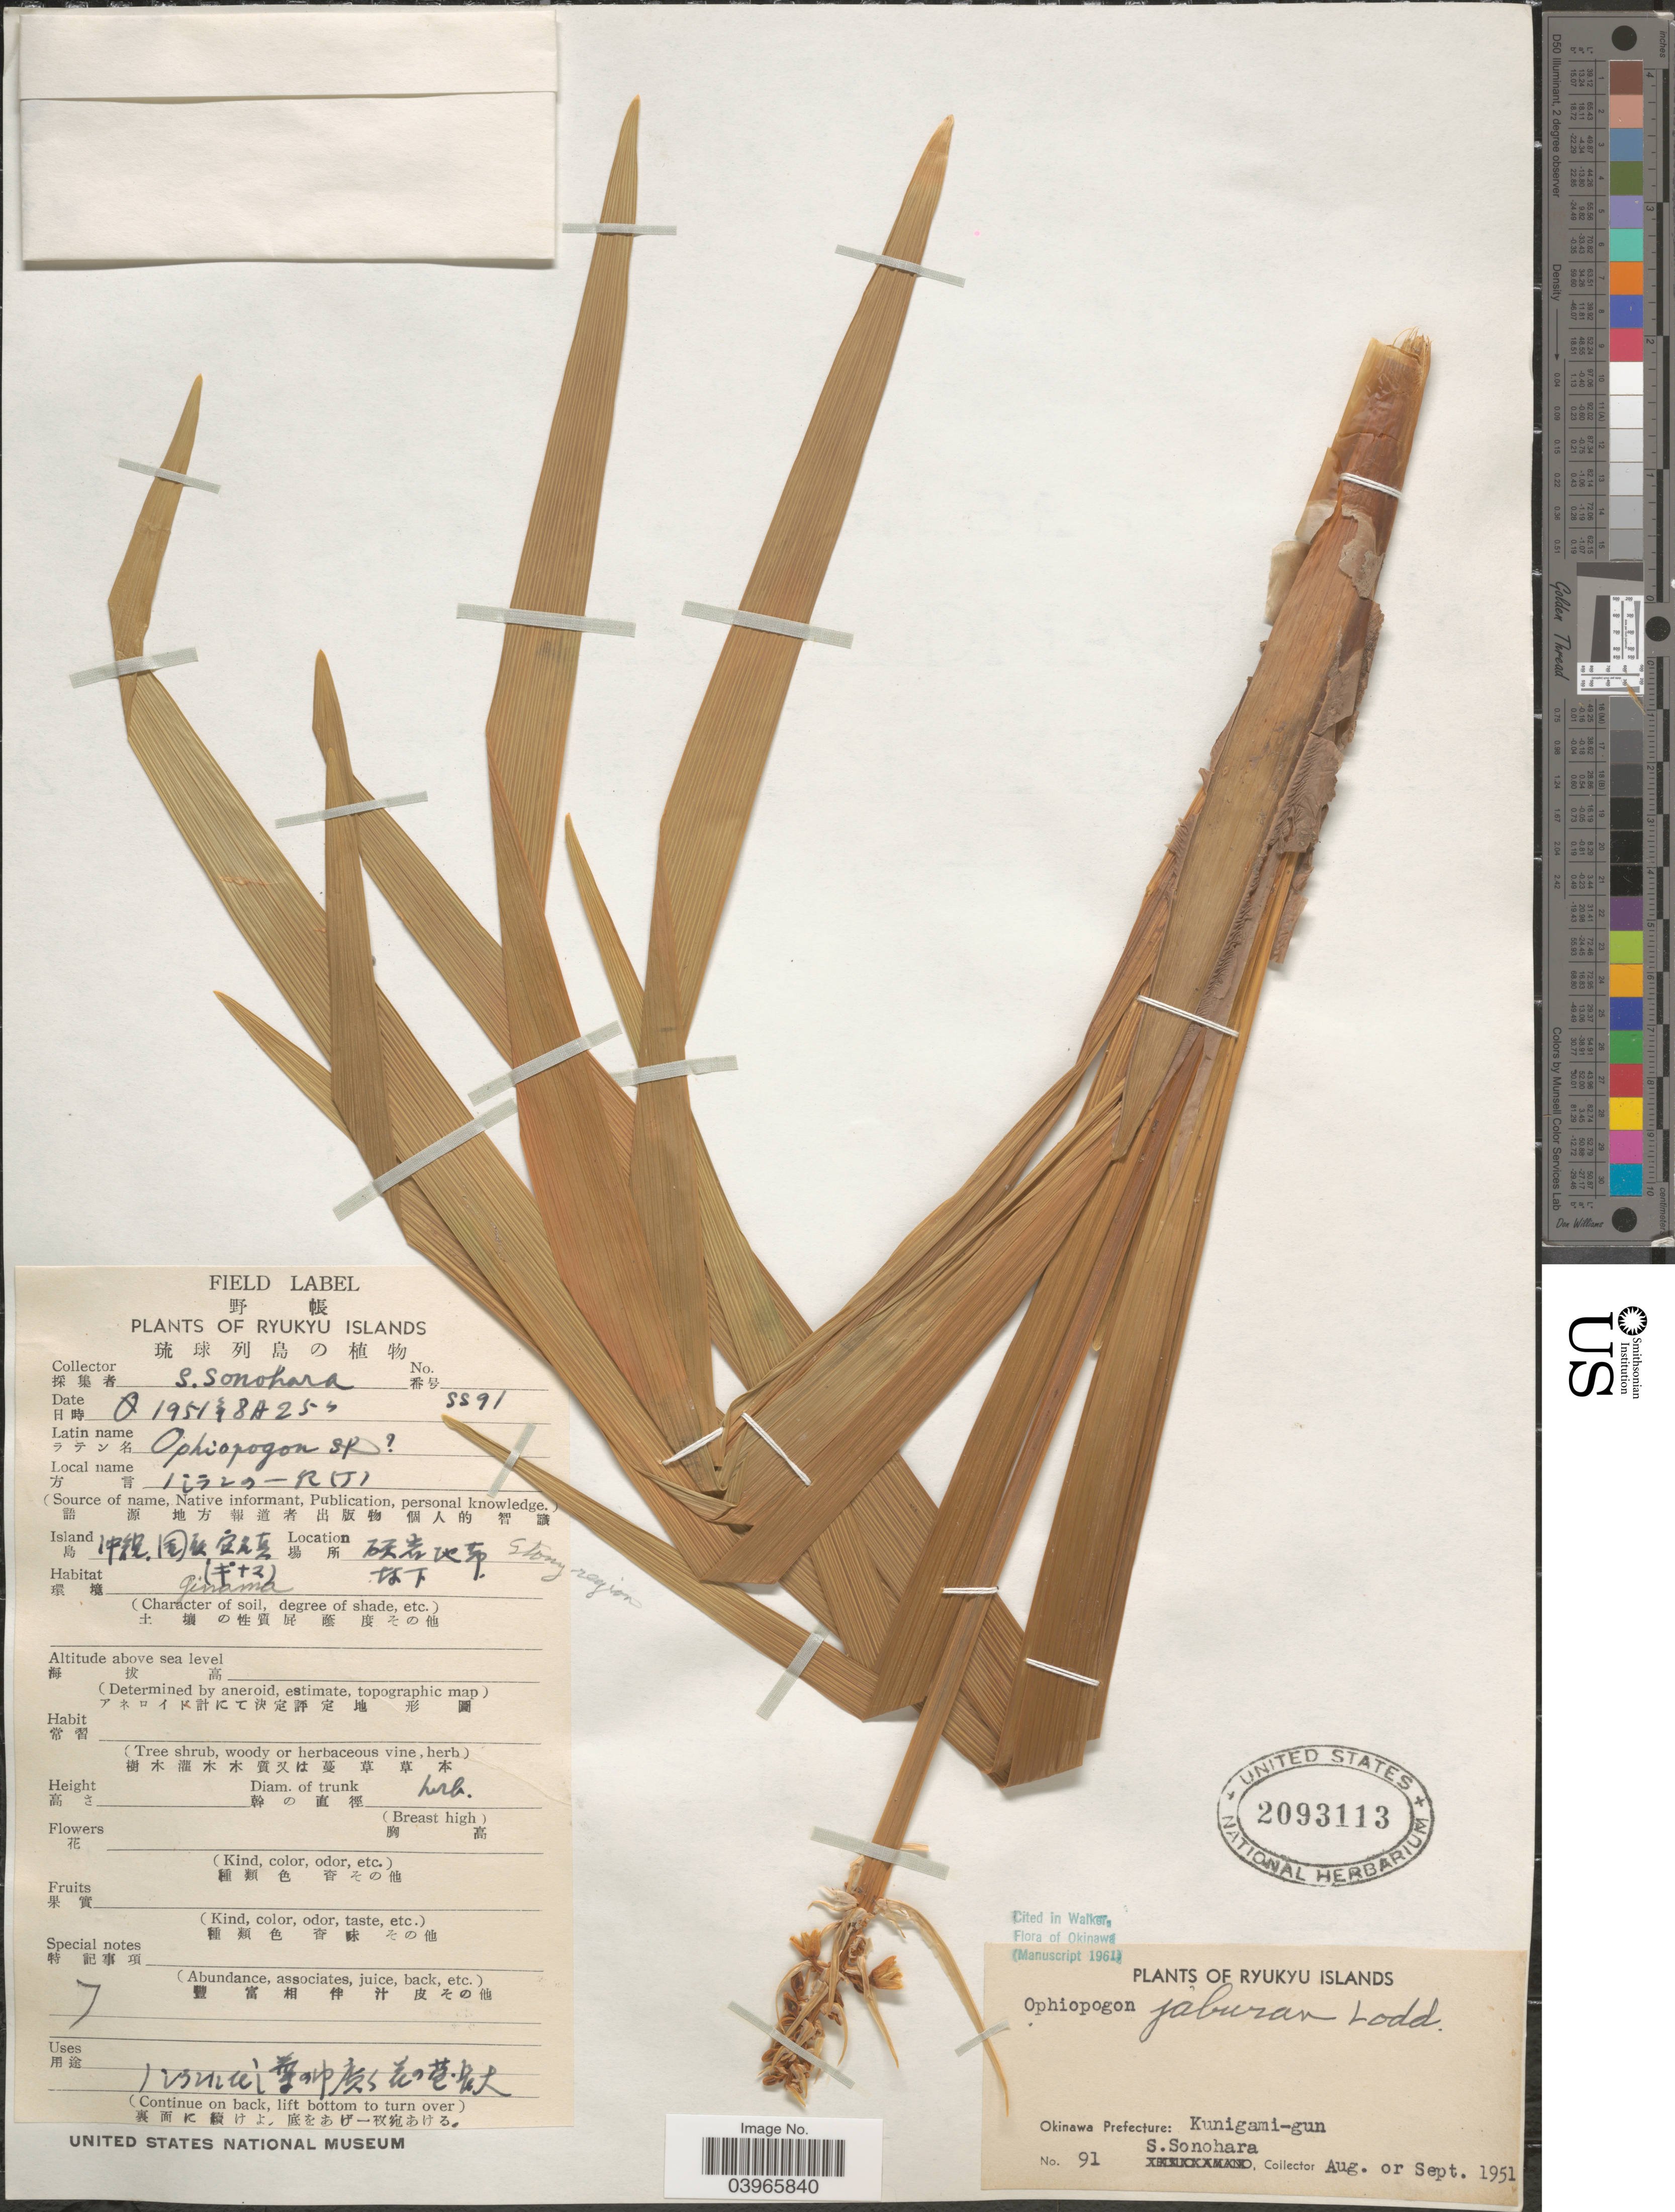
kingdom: Plantae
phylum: Tracheophyta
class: Liliopsida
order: Asparagales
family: Asparagaceae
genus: Ophiopogon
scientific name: Ophiopogon jaburan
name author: (Siebold) Lodd.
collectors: S. Sonohara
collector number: SS 91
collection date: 1951-08-25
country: Japan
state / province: Okinawa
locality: Ryukyu Islands. Okinawa Prefecture: Kunigami-gun. Island X. Ginama.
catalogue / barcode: US 2093113